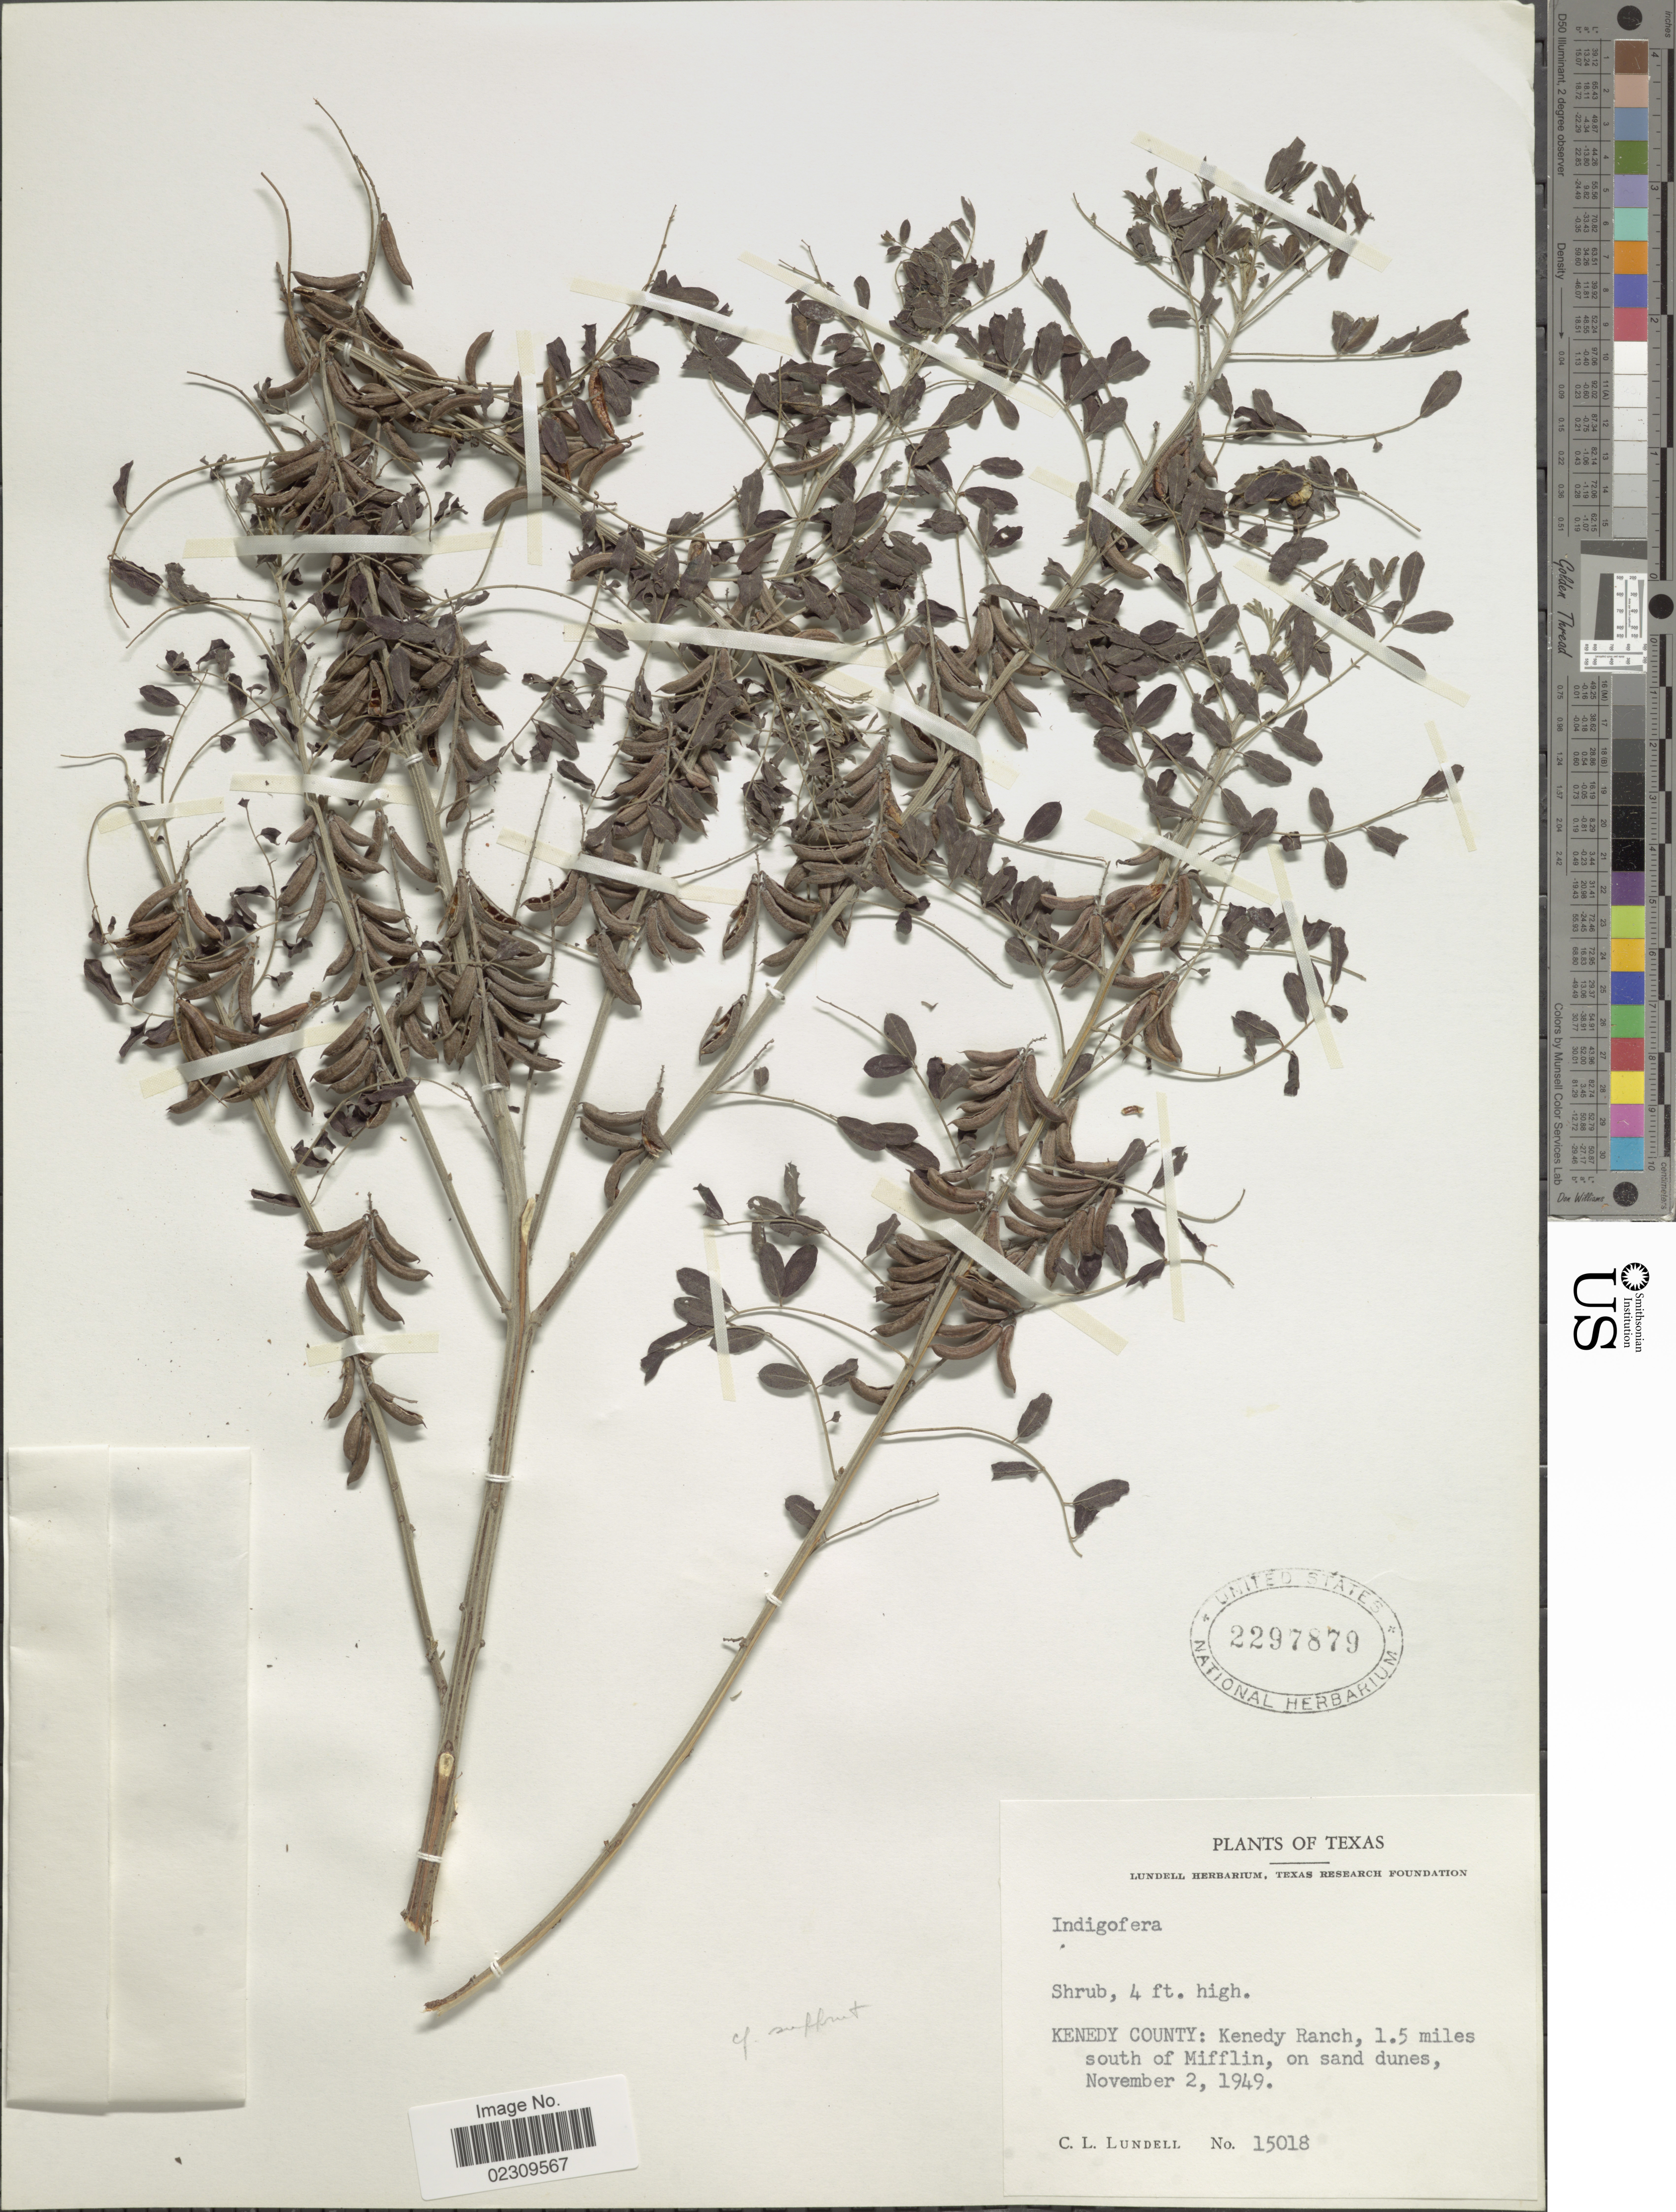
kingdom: Plantae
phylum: Tracheophyta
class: Magnoliopsida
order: Fabales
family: Fabaceae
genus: Indigofera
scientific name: Indigofera suffruticosa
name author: Mill.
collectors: C. L. Lundell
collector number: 15018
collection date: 1949-11-02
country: United States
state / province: Texas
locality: Kenedy County: Kenedy Ranch, 1.5 miles south of Mifflin, on sand dunes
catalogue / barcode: US 2297879